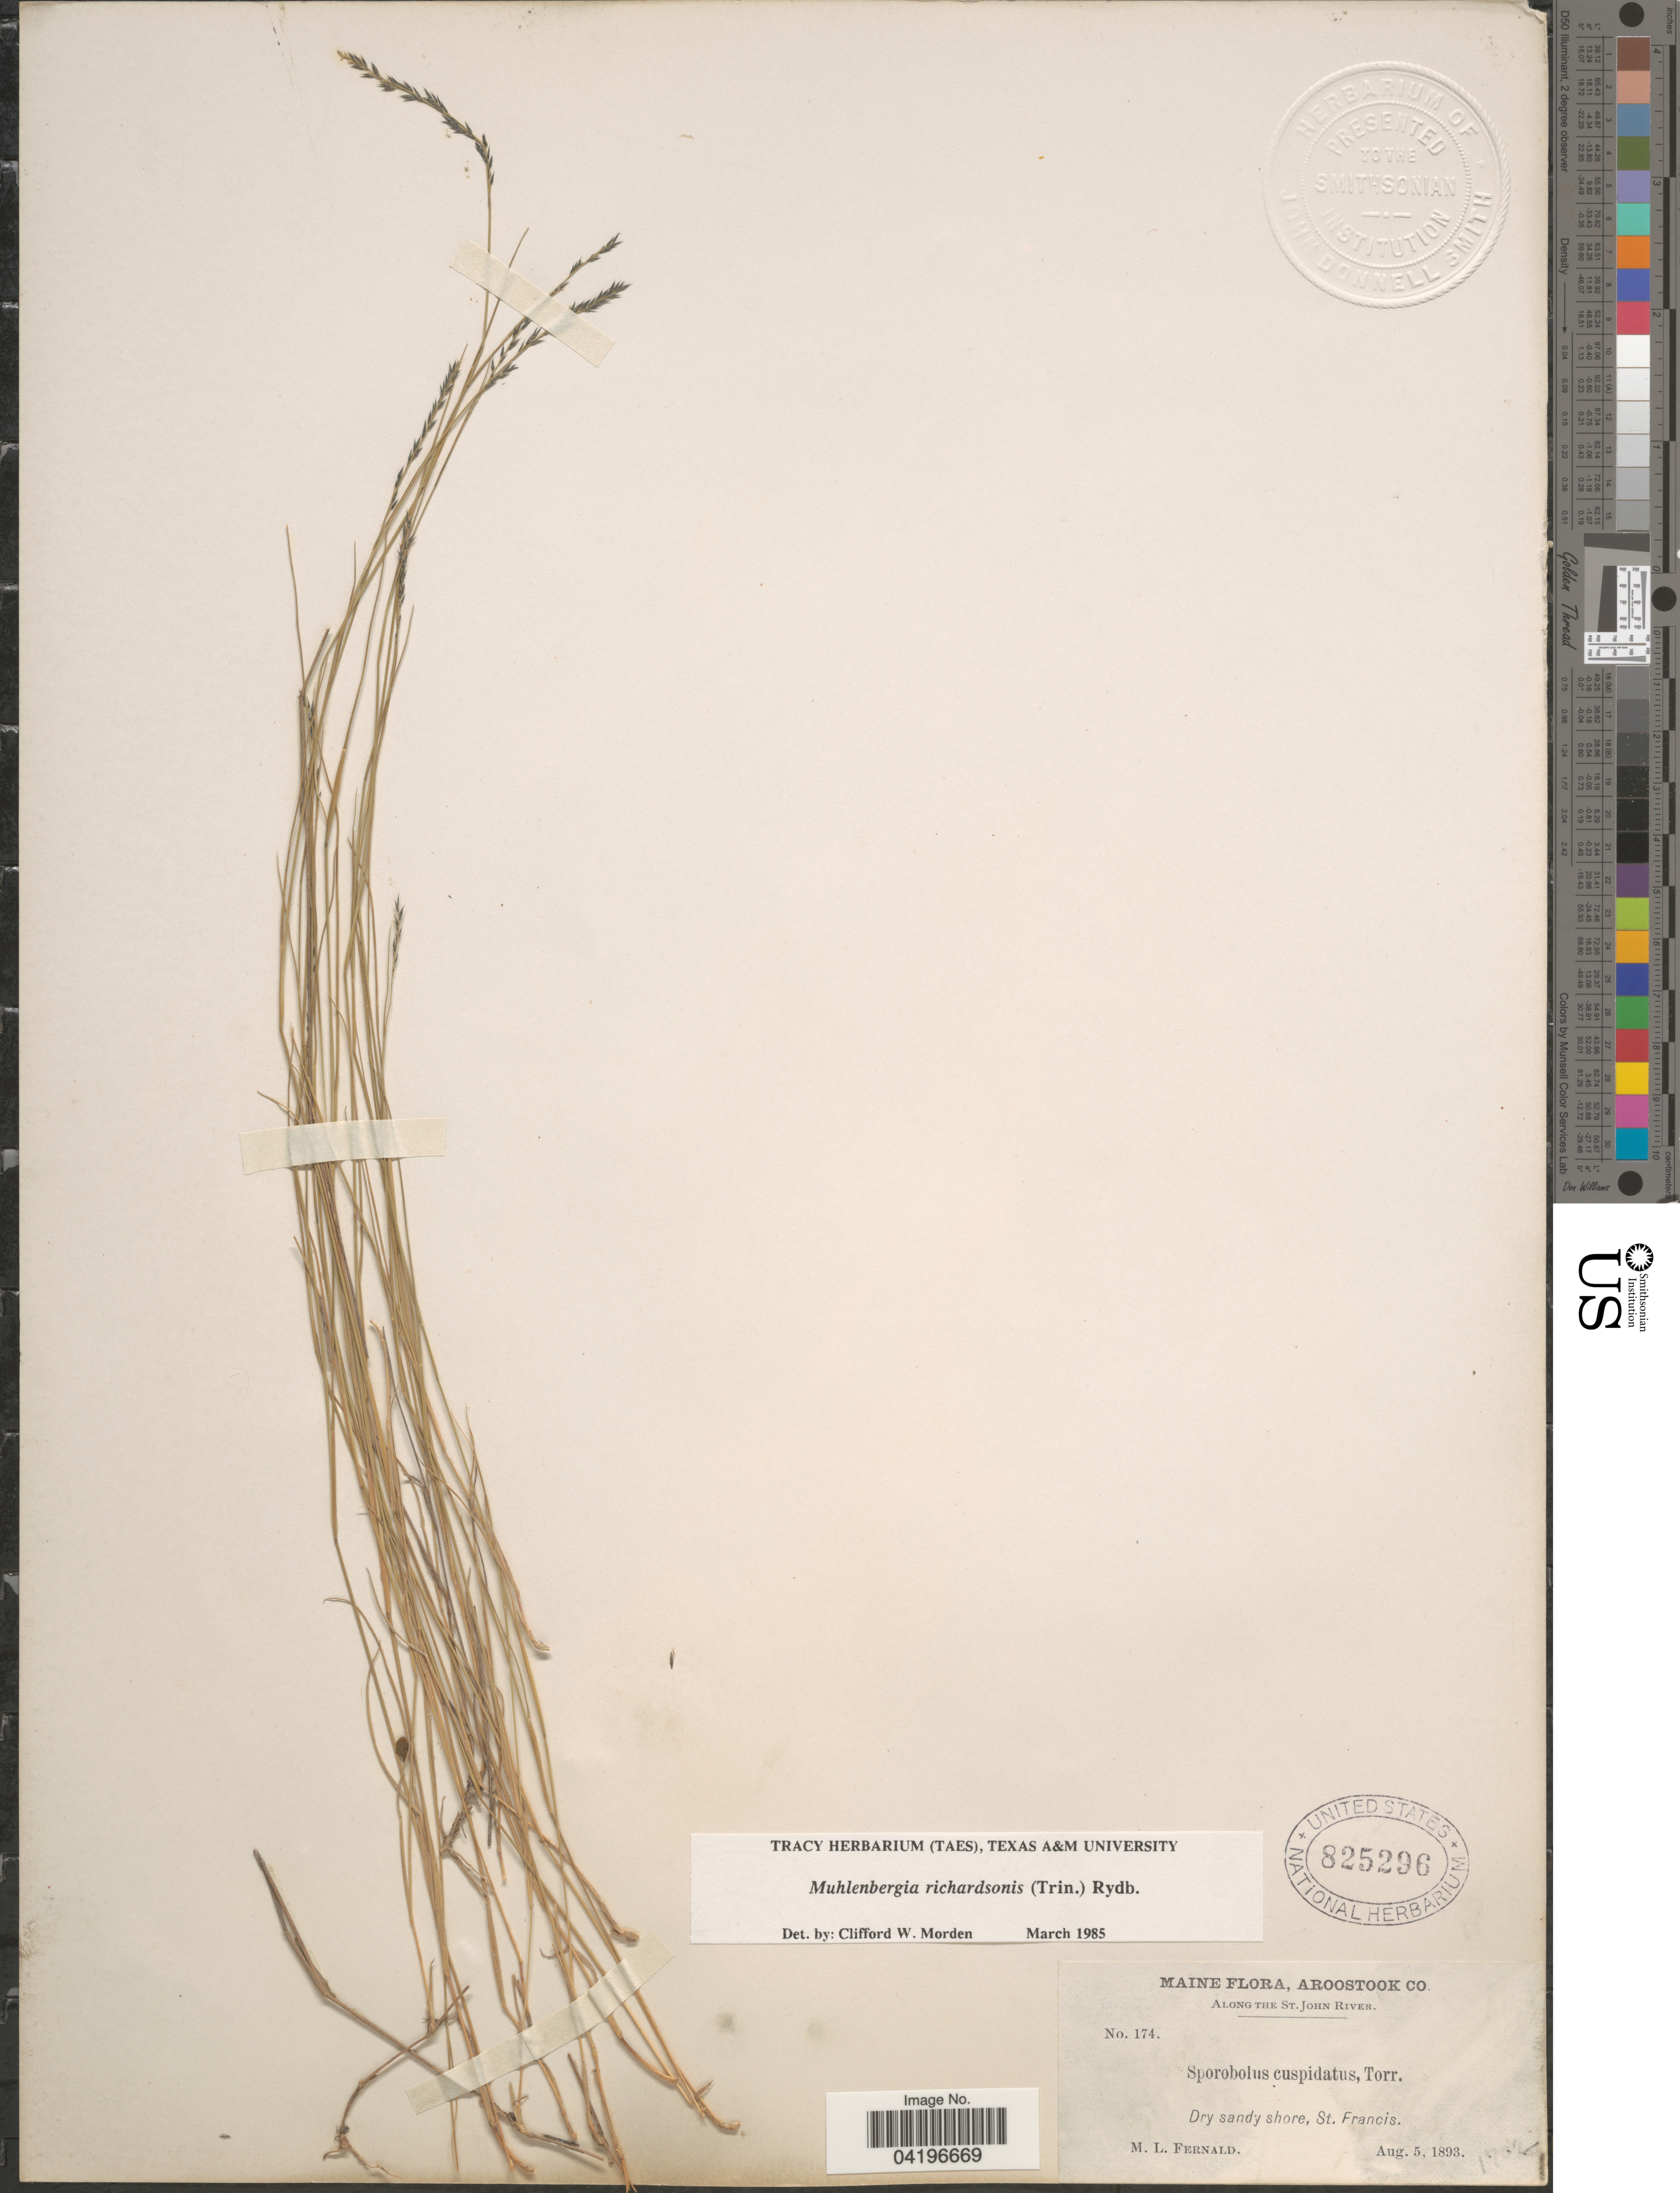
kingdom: Plantae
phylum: Tracheophyta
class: Liliopsida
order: Poales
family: Poaceae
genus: Muhlenbergia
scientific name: Muhlenbergia richardsonis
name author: (Trin.) Rydb.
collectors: M. L. Fernald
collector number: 174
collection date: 1893-08-05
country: United States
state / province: Maine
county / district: Aroostook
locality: Along the St. John River. Dry sandy shore, St. Francis.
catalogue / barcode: US 825296